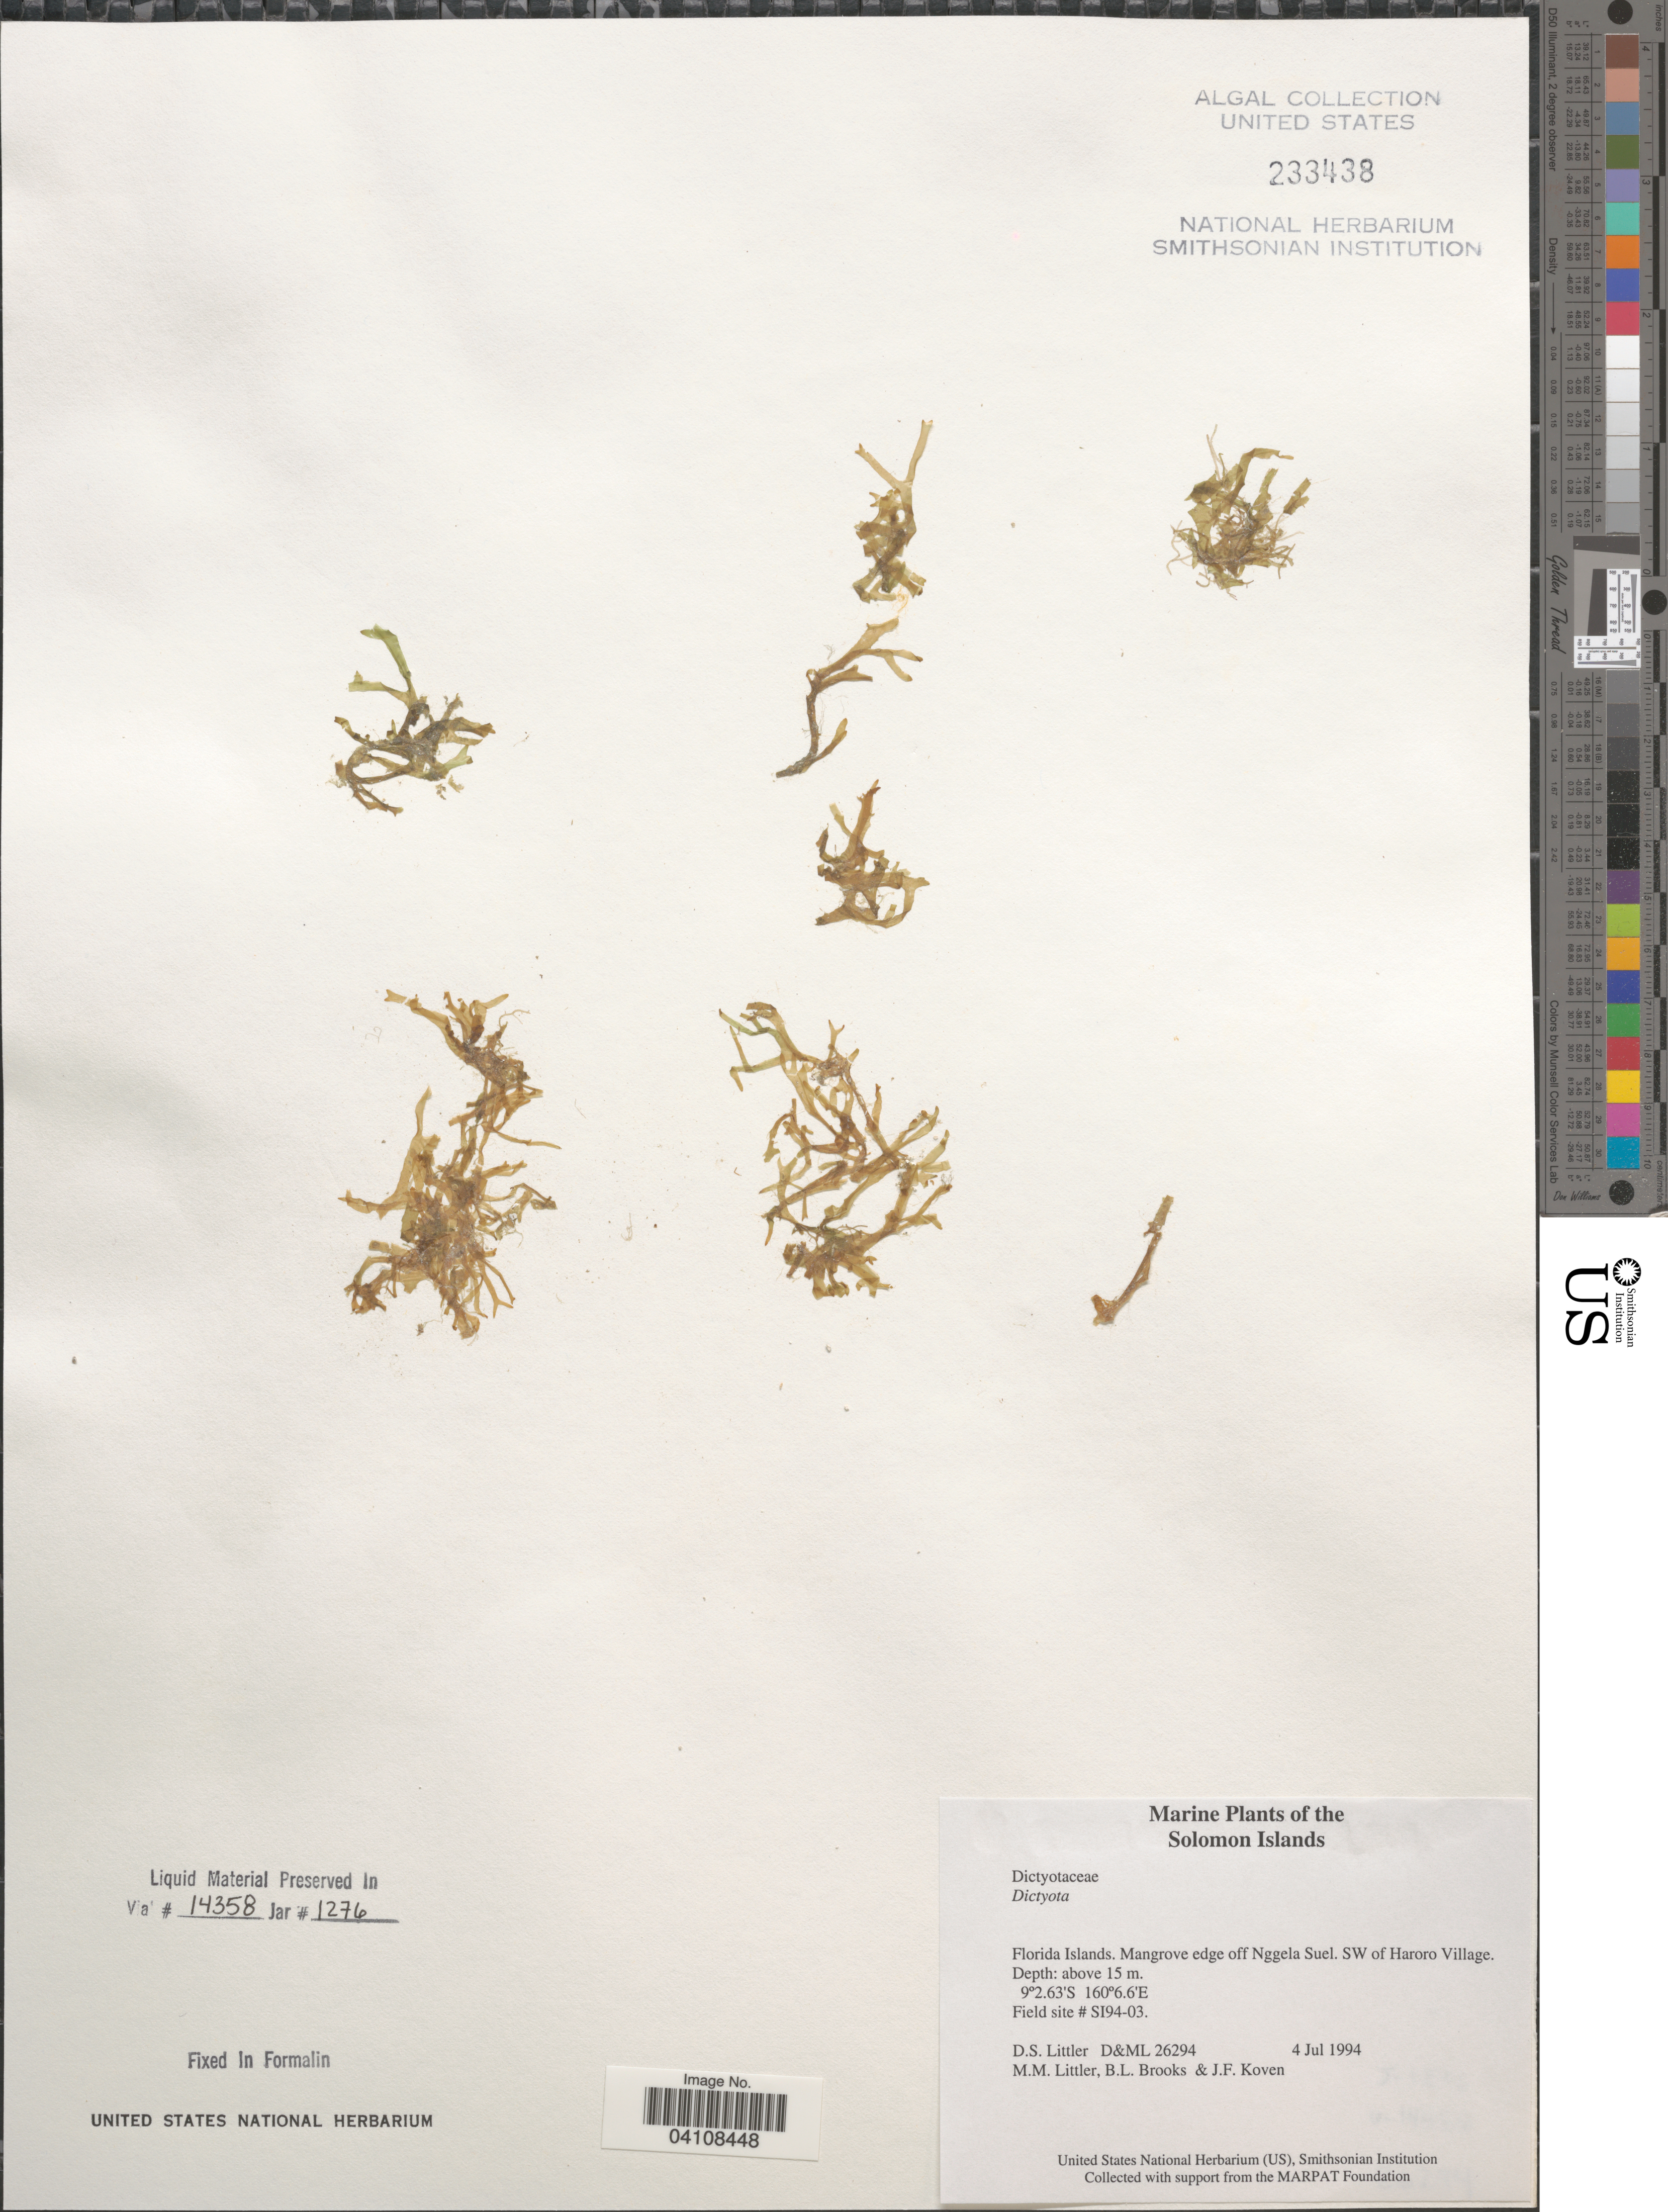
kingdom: Chromista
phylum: Ochrophyta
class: Phaeophyceae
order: Dictyotales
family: Dictyotaceae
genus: Dictyota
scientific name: Dictyota sp.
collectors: D. S. Littler, B. Brooks & J. Koven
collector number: D&ML26294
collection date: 1994-07-04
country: Solomon Islands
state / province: Solomon Islands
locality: Florida Islands. Mangrove edge off Nggela Suel. SW of Haroro Village. Field site # SI94-03.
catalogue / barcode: US 233438